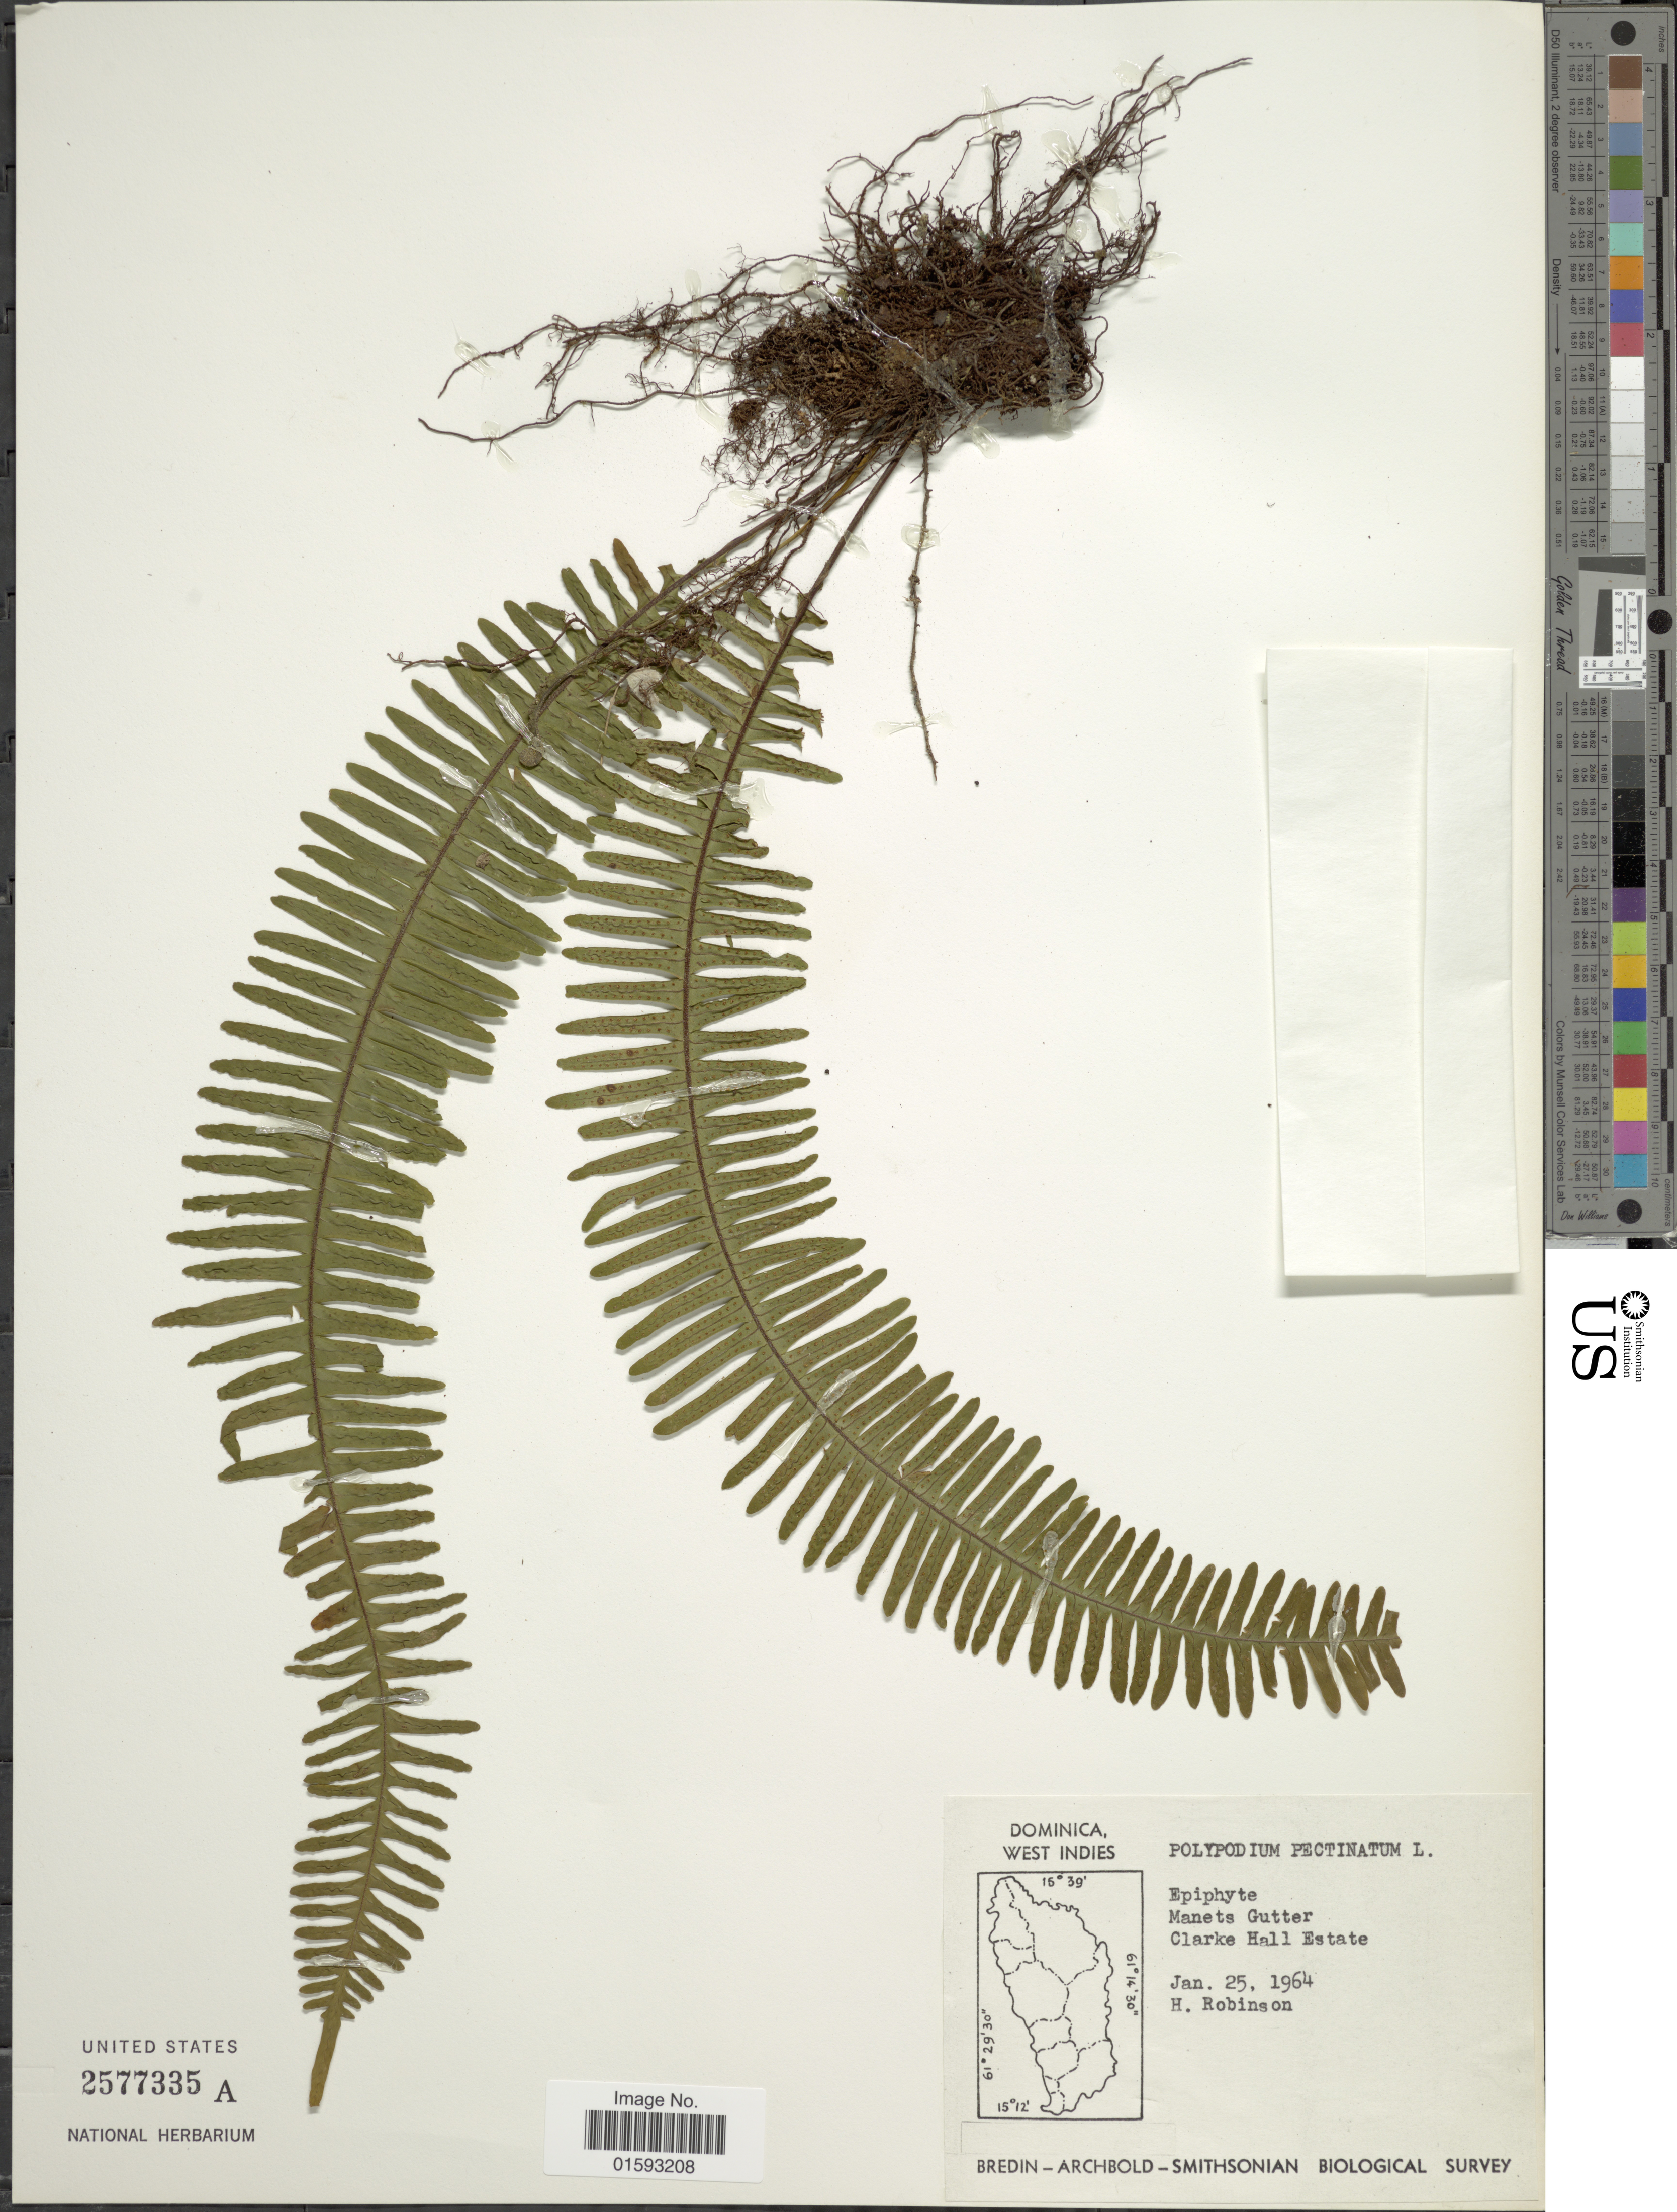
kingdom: Plantae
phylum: Tracheophyta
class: Polypodiopsida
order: Polypodiales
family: Polypodiaceae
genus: Pecluma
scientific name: Pecluma pectinata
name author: (L.) M.G. Price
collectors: H. Robinson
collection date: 1964-01-25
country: Dominica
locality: Epiphyte, Manets Gutter, Clarke Hall Estate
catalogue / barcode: US 2577335A